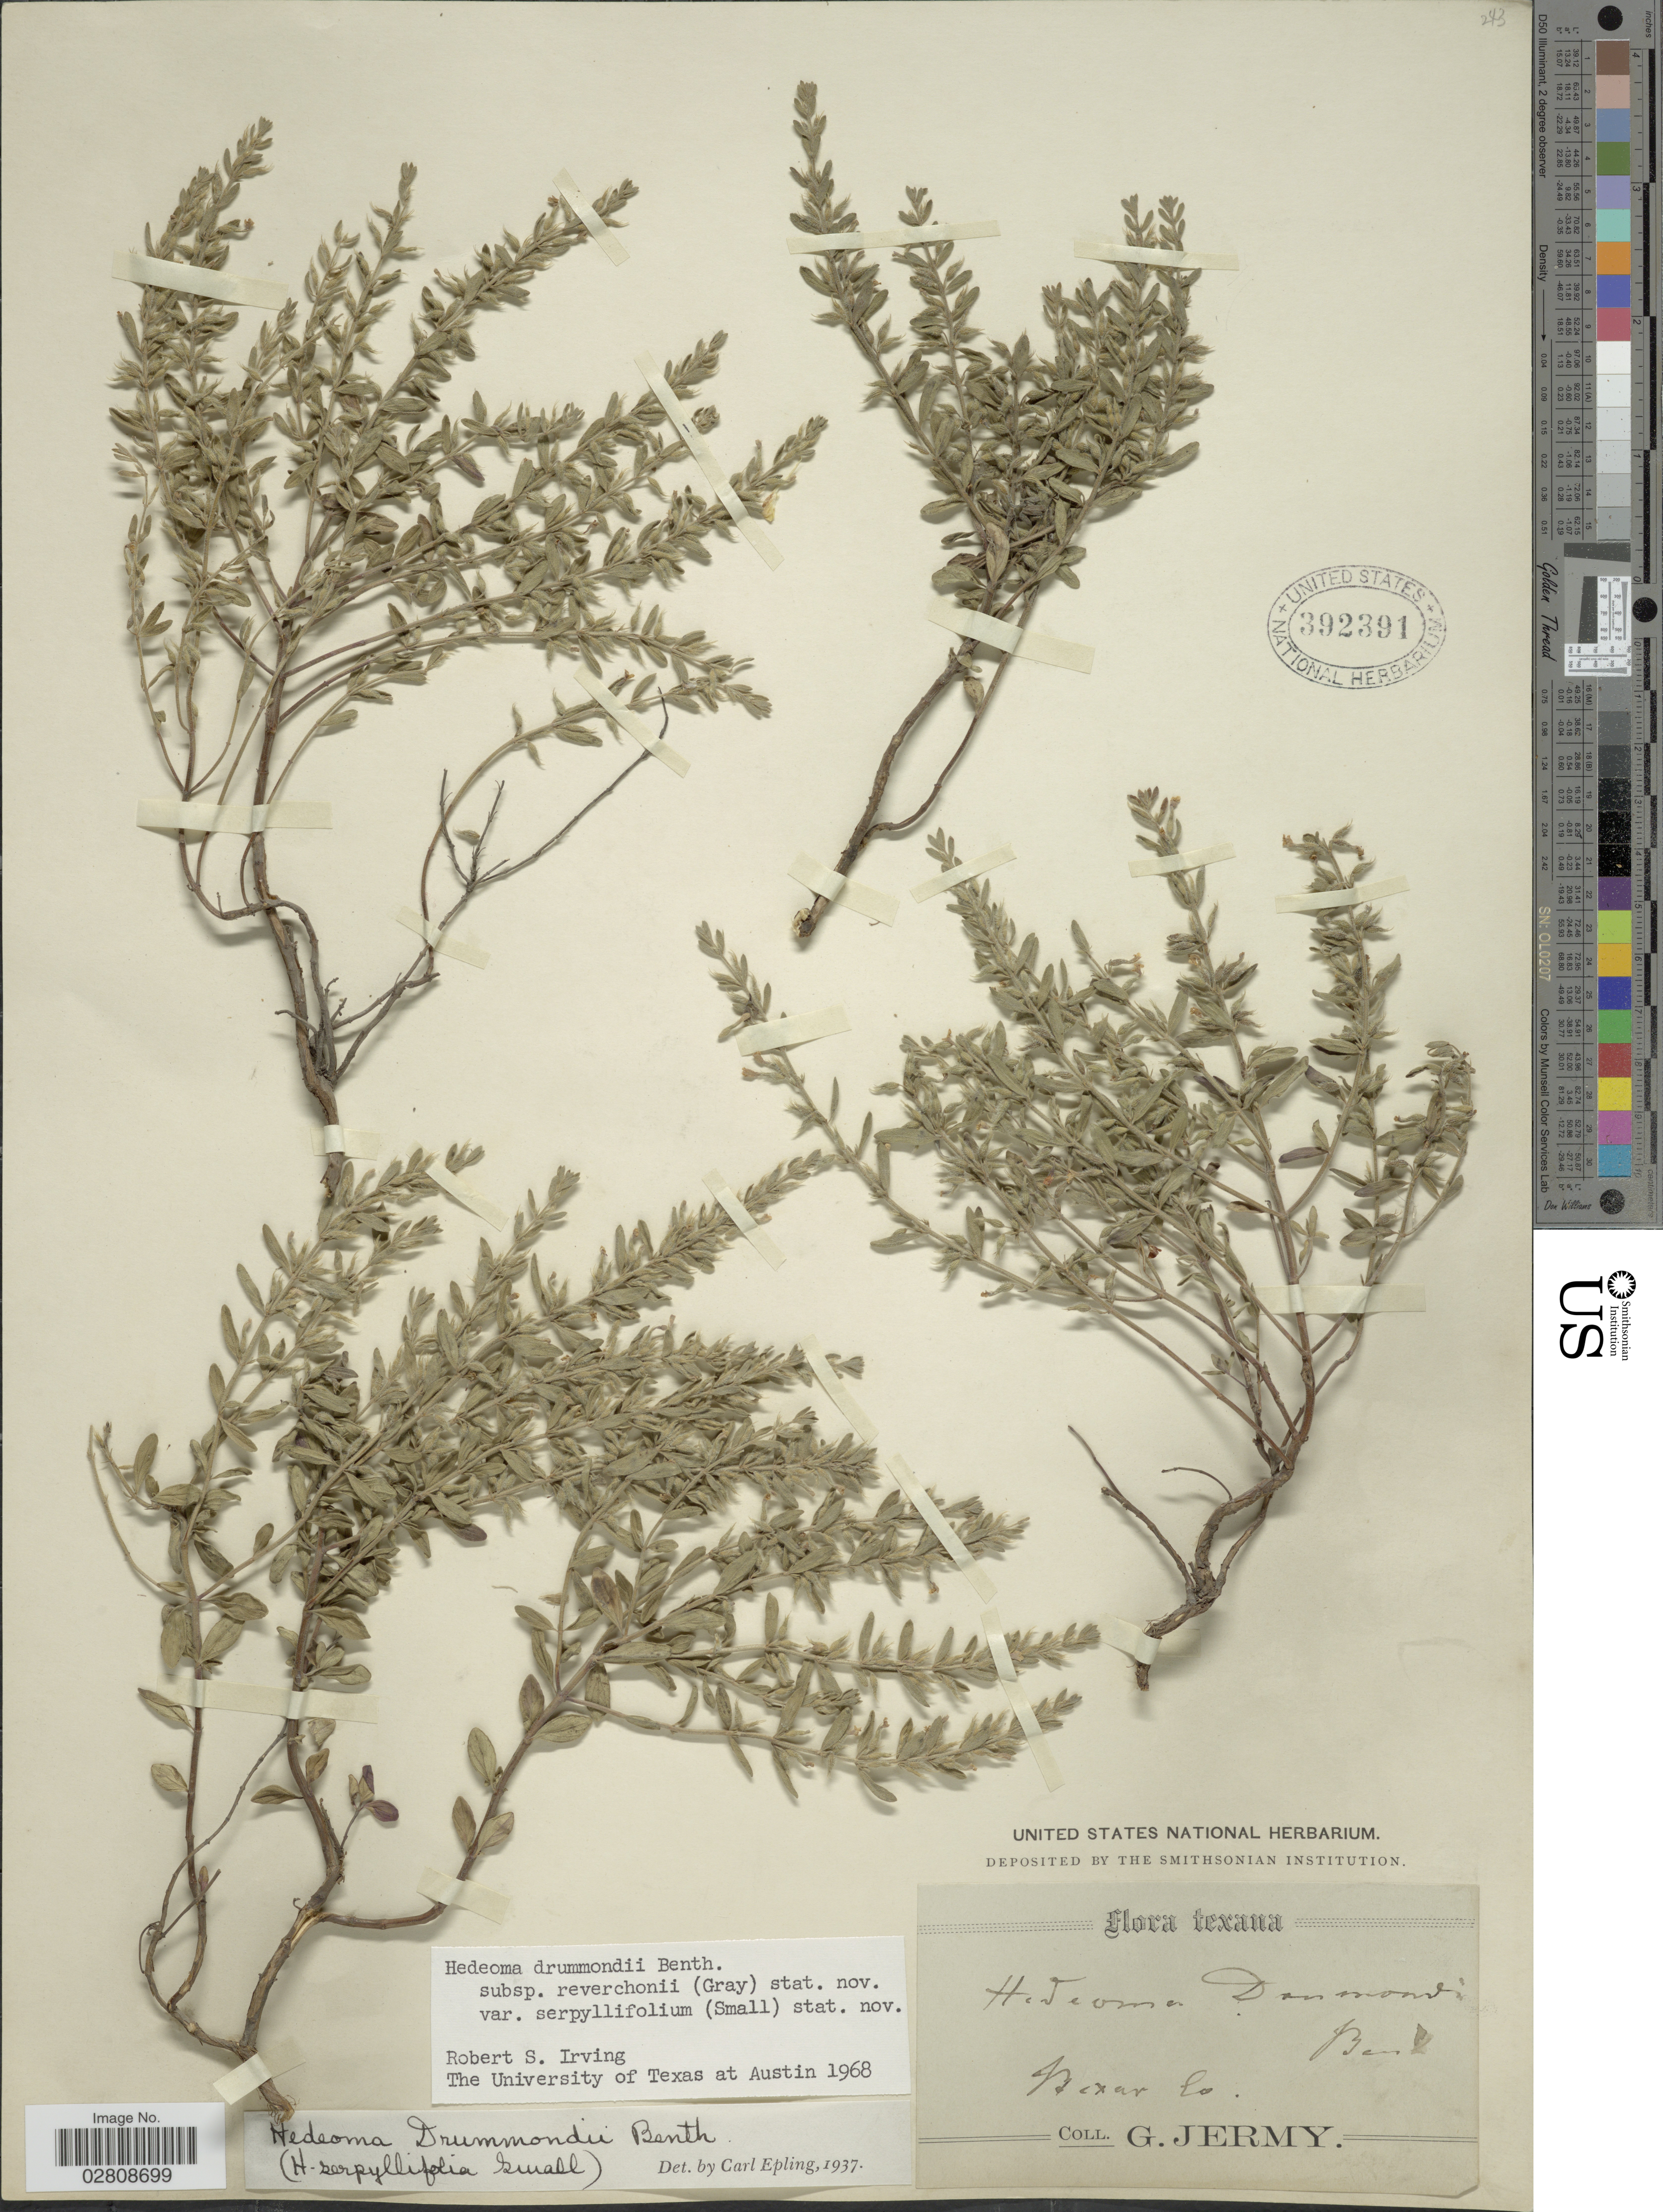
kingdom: Plantae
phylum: Tracheophyta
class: Magnoliopsida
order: Lamiales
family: Lamiaceae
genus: Hedeoma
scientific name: Hedeoma drummondii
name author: Benth.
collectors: G. Jermy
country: United States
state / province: Texas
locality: Bexar Co.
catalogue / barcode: US 392391